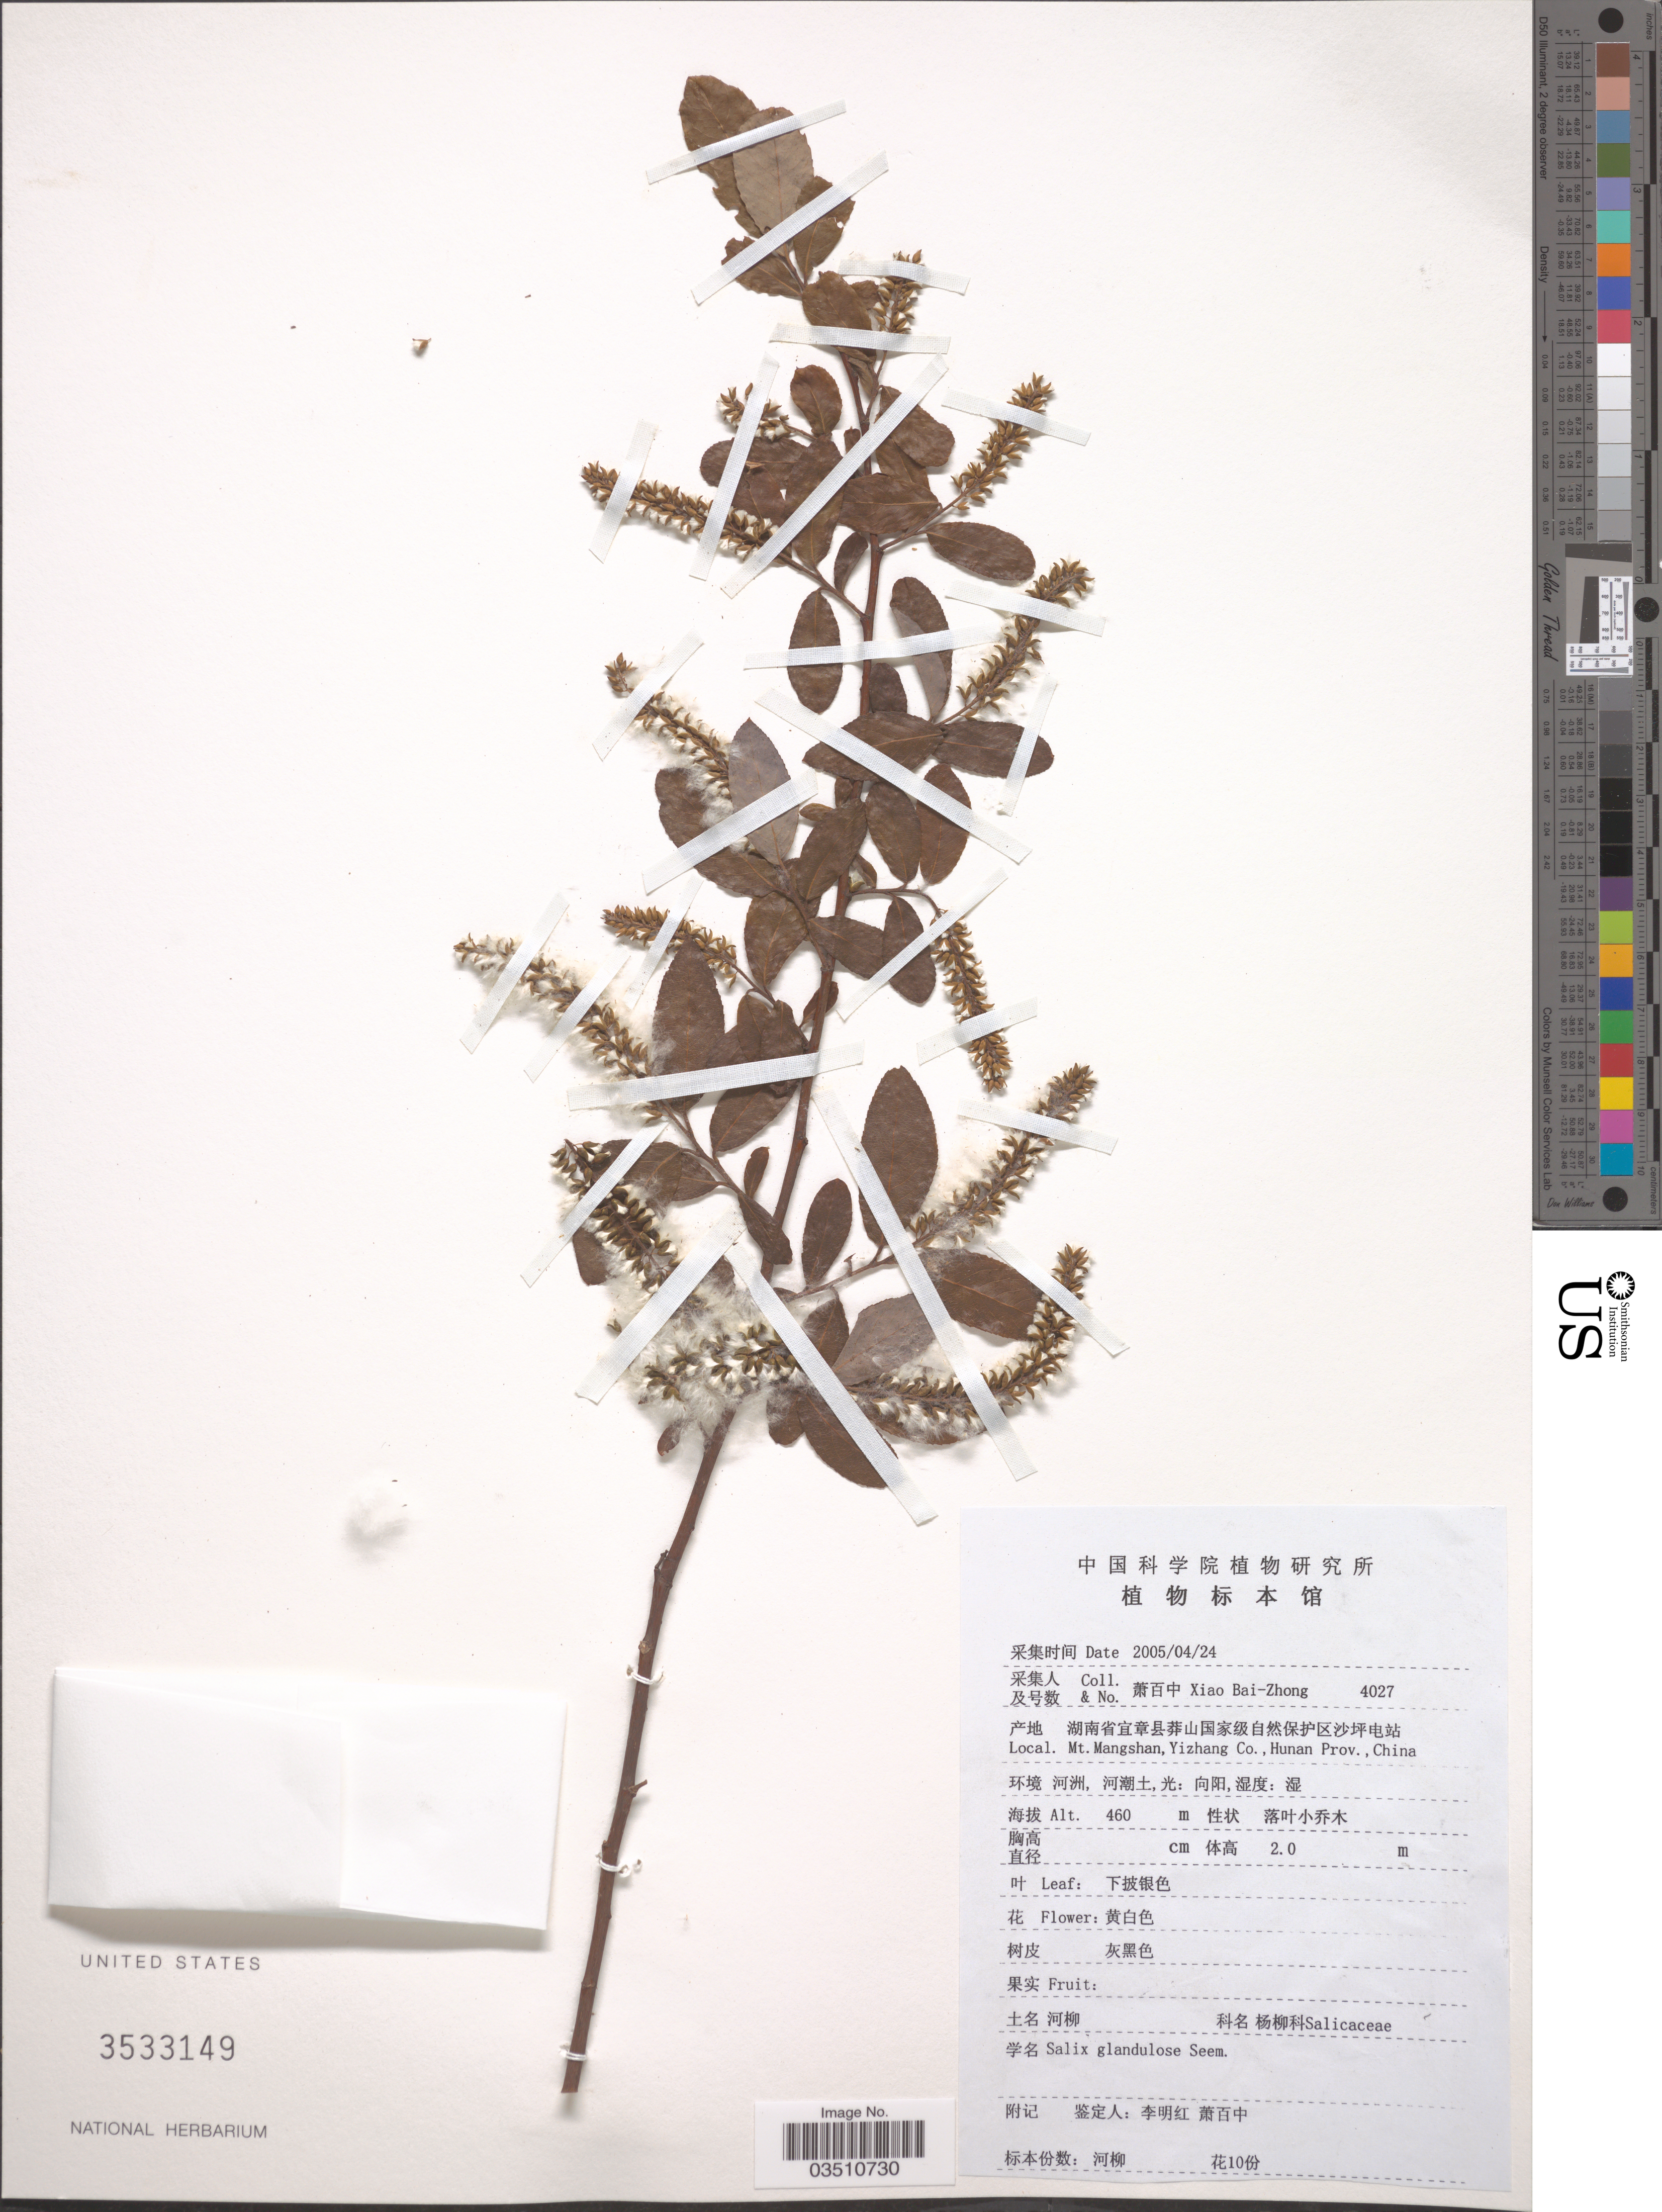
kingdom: Plantae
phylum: Tracheophyta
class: Magnoliopsida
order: Malpighiales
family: Salicaceae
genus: Salix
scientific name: Salix glandulosa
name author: Seemen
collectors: B. Z. Xiao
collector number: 4027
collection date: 2005-04-24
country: China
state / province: Hunan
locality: Mt. Mangshan, Yizhang Co.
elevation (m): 460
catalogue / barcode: US 3533149